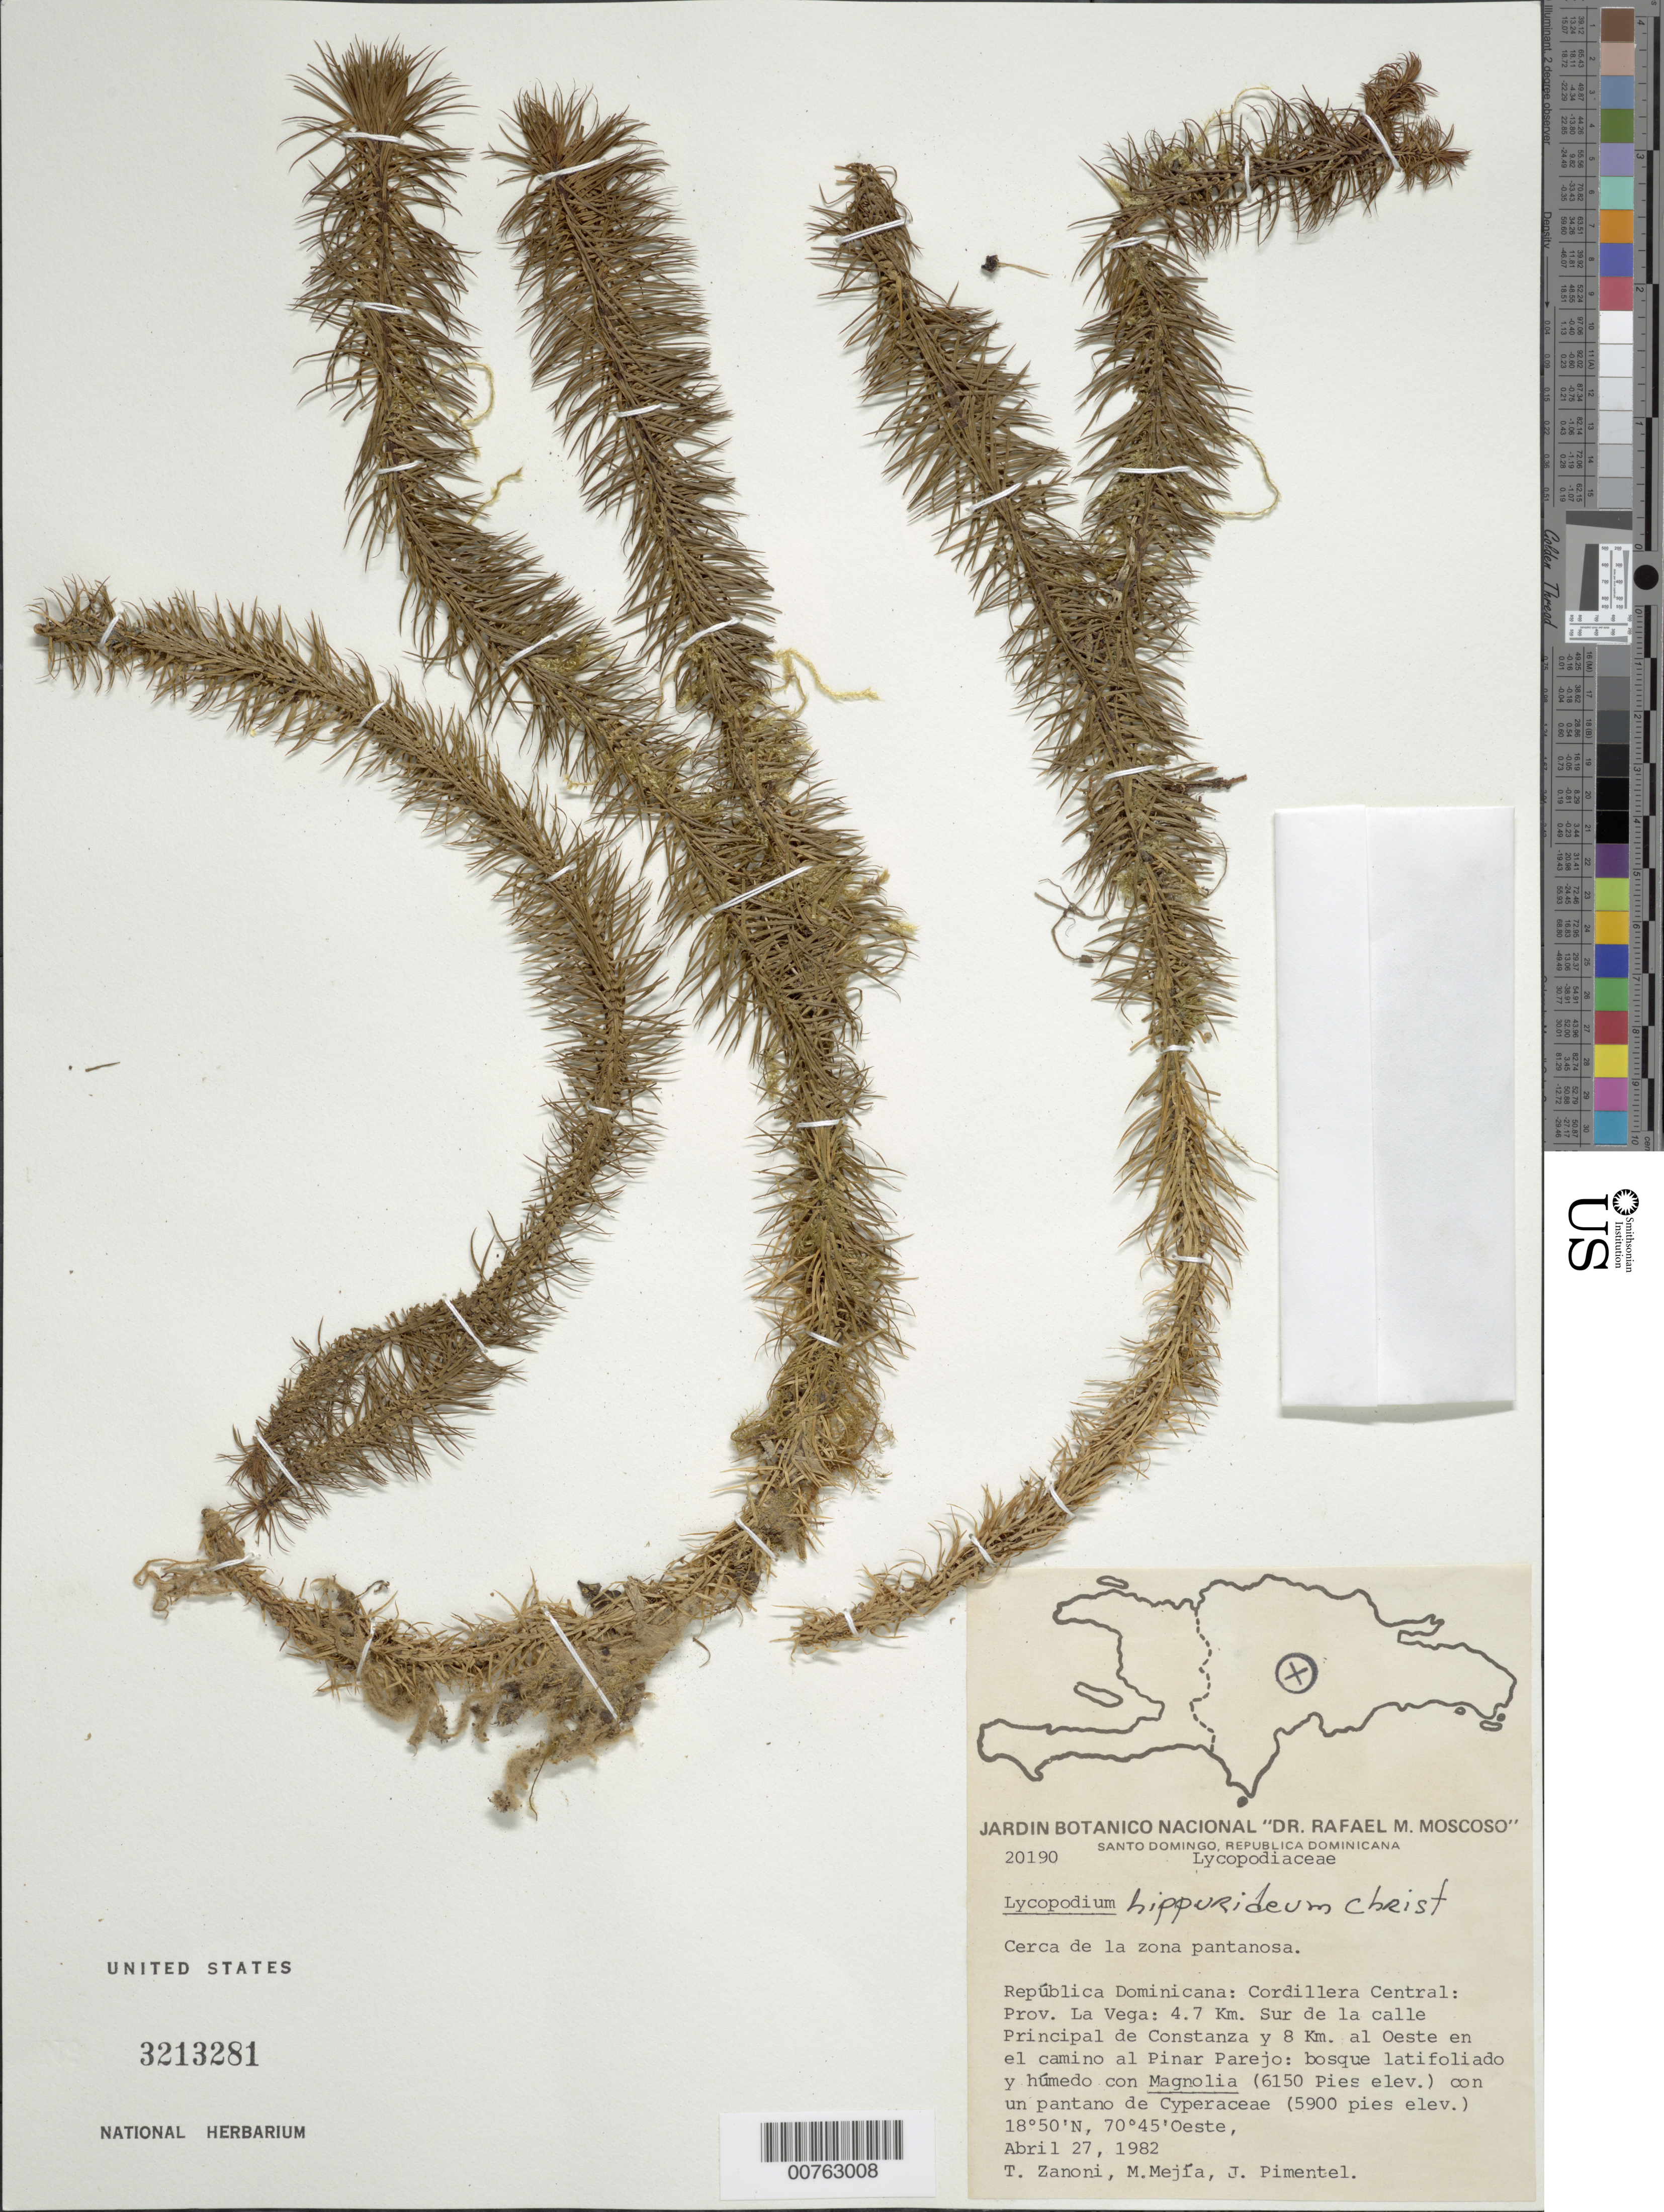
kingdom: Plantae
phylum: Tracheophyta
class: Lycopodiopsida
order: Lycopodiales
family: Lycopodiaceae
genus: Phlegmariurus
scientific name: Phlegmariurus hippurideus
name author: (Christ) B. Øllg.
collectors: T. A. Zanoni, M. Mejia & J. Pimentel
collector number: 20190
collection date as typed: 27 Apr 1982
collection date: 1982-04-27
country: Dominican Republic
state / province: La Vega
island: Hispaniola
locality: Cordillera Central, 4.7 km S de la calle principal de Constanza y 8 km al W en el camino al Pinar Parejo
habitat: Bosque latifoliado y humedo con Magnolia y un pantano de Cyperaceae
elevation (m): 1798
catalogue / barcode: US 3213281